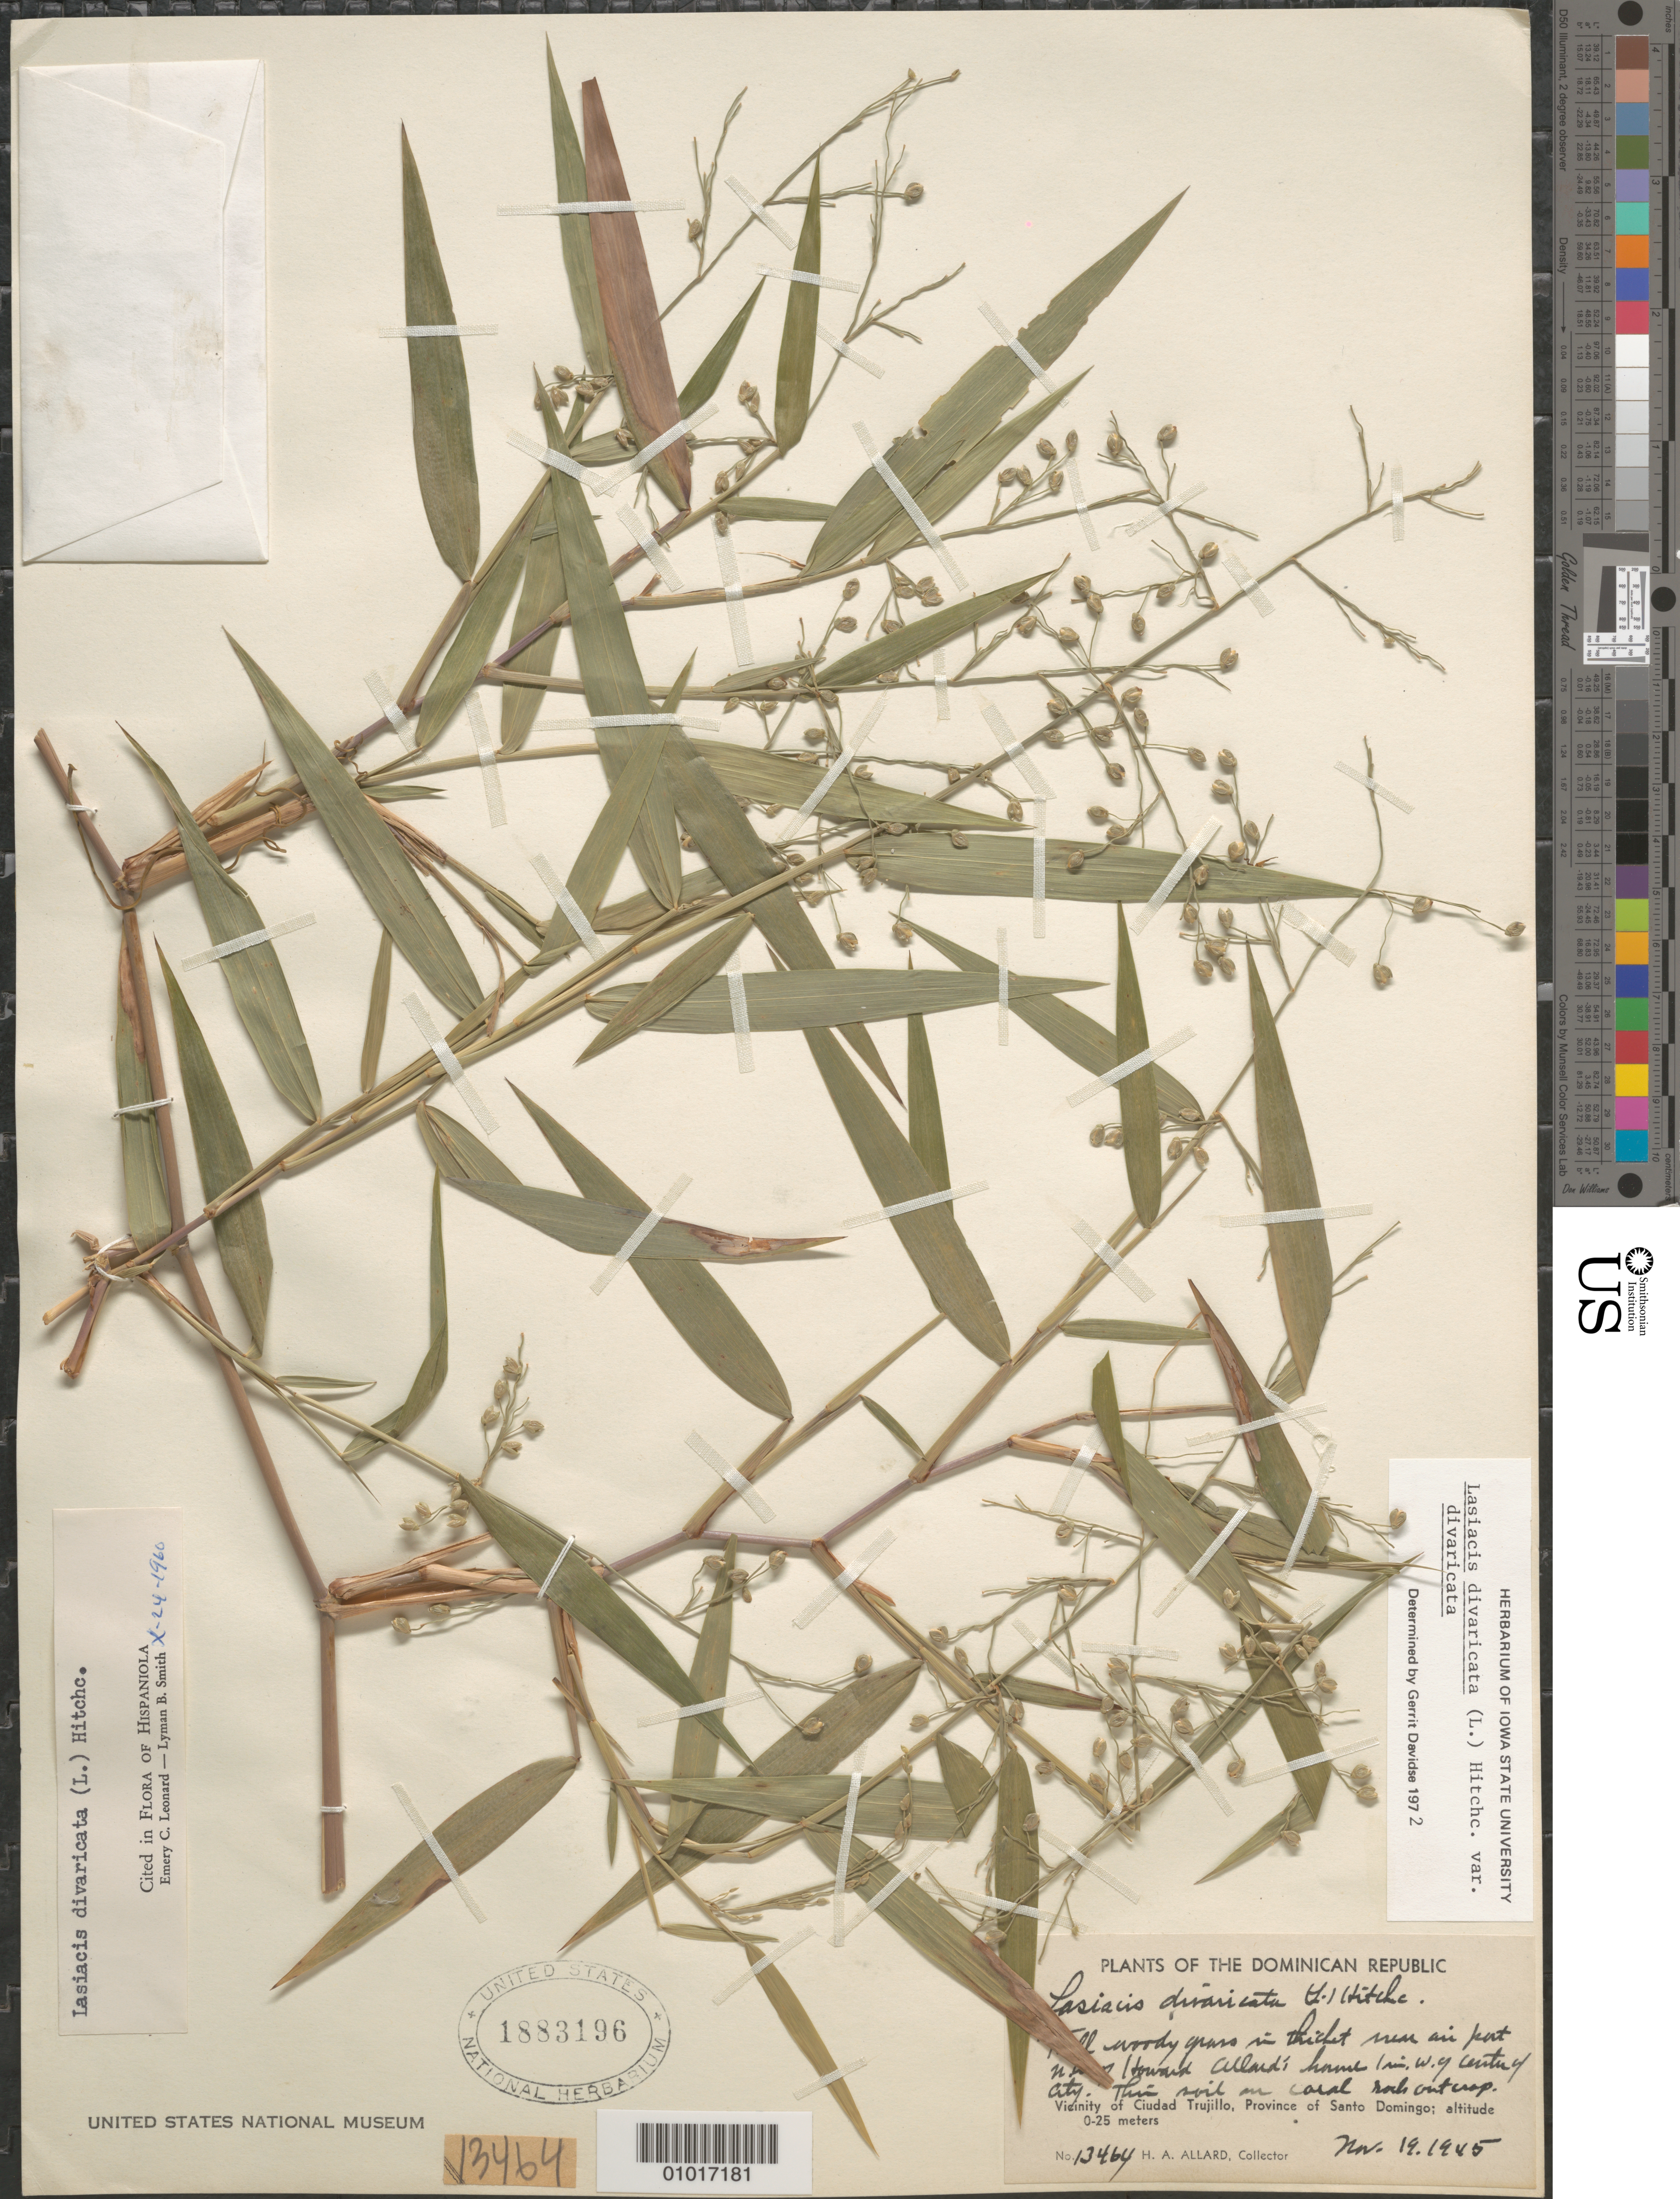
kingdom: Plantae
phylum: Tracheophyta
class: Liliopsida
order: Poales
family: Poaceae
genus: Lasiacis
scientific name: Lasiacis divaricata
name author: (L.) Hitchc.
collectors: H. A. Allard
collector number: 13464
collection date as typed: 19 Nov 1945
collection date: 1945-11-19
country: Dominican Republic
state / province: La Vega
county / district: Santo Domingo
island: Hispaniola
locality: Vicinity of Ciudad Trujillo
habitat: in thicket near airport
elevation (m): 0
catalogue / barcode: US 1883196